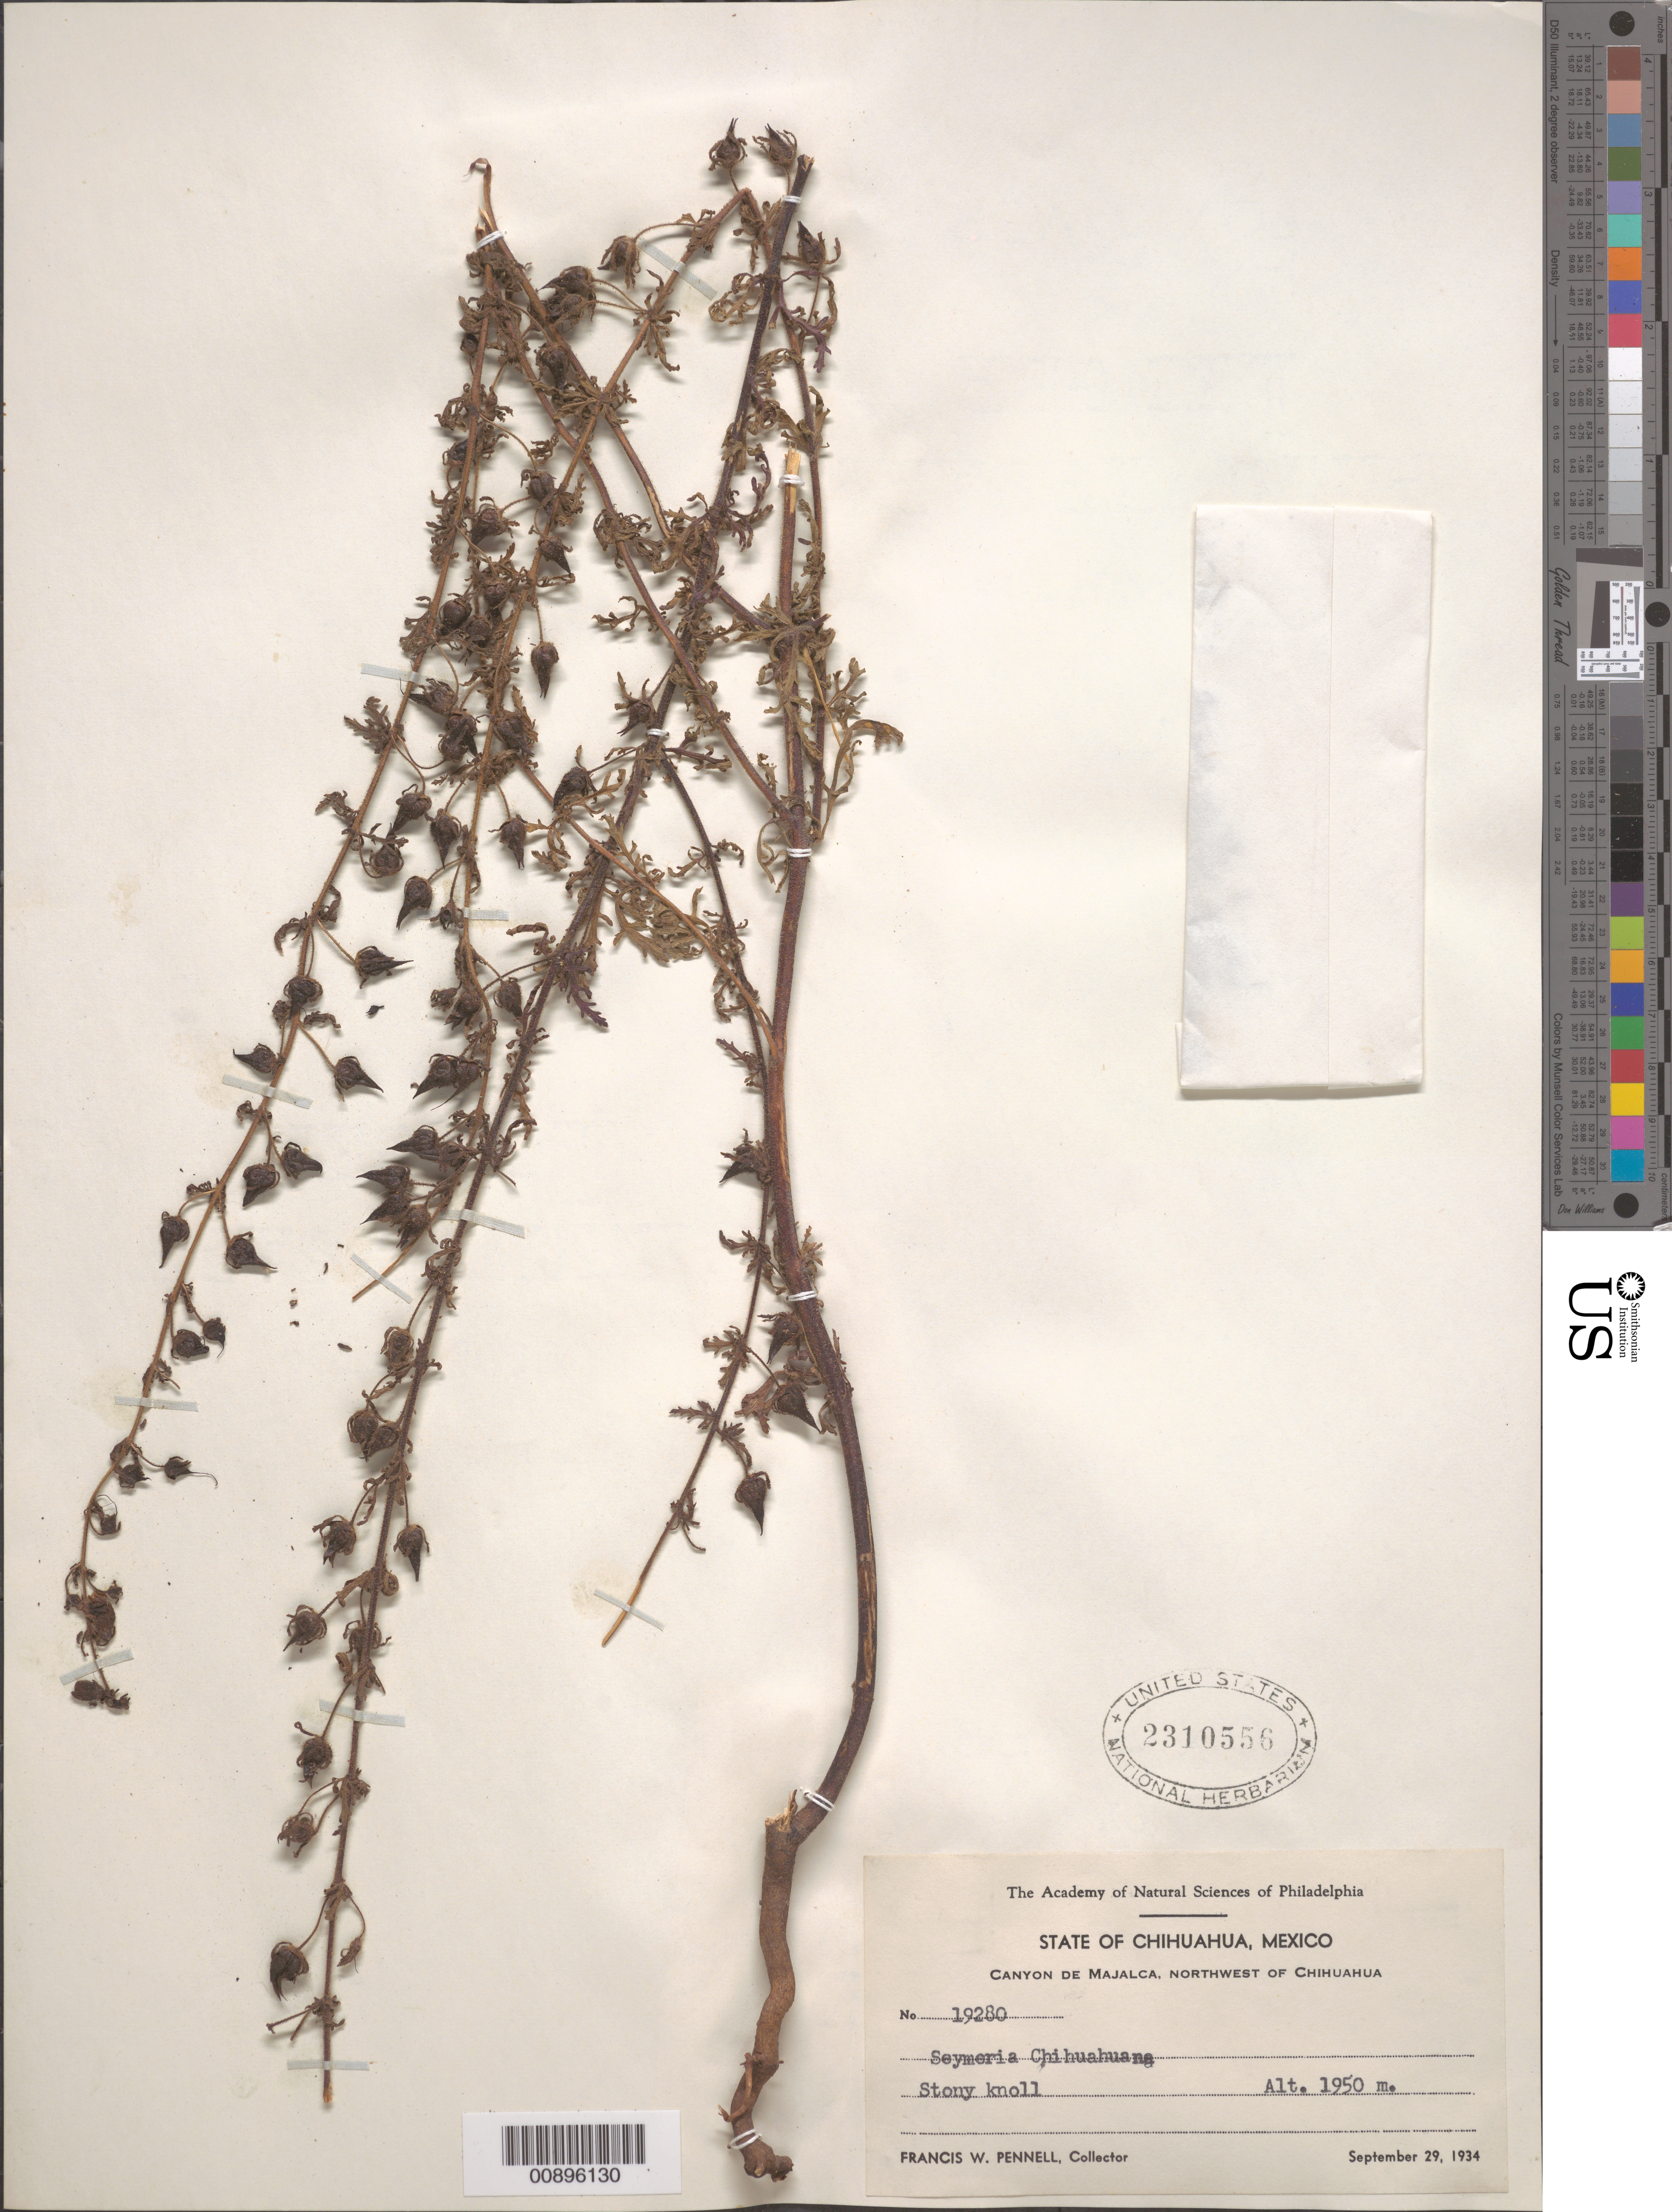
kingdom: Plantae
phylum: Tracheophyta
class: Magnoliopsida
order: Lamiales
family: Orobanchaceae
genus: Seymeria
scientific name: Seymeria chihuahuana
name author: (Pennell) Standl.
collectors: F. W. Pennell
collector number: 19280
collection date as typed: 29 Sep 1934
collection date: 1934-09-29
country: Mexico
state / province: Chihuahua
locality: Canyon de Majalca, northwest of Chihuahua.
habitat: Stony knoll.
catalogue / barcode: US 2310556